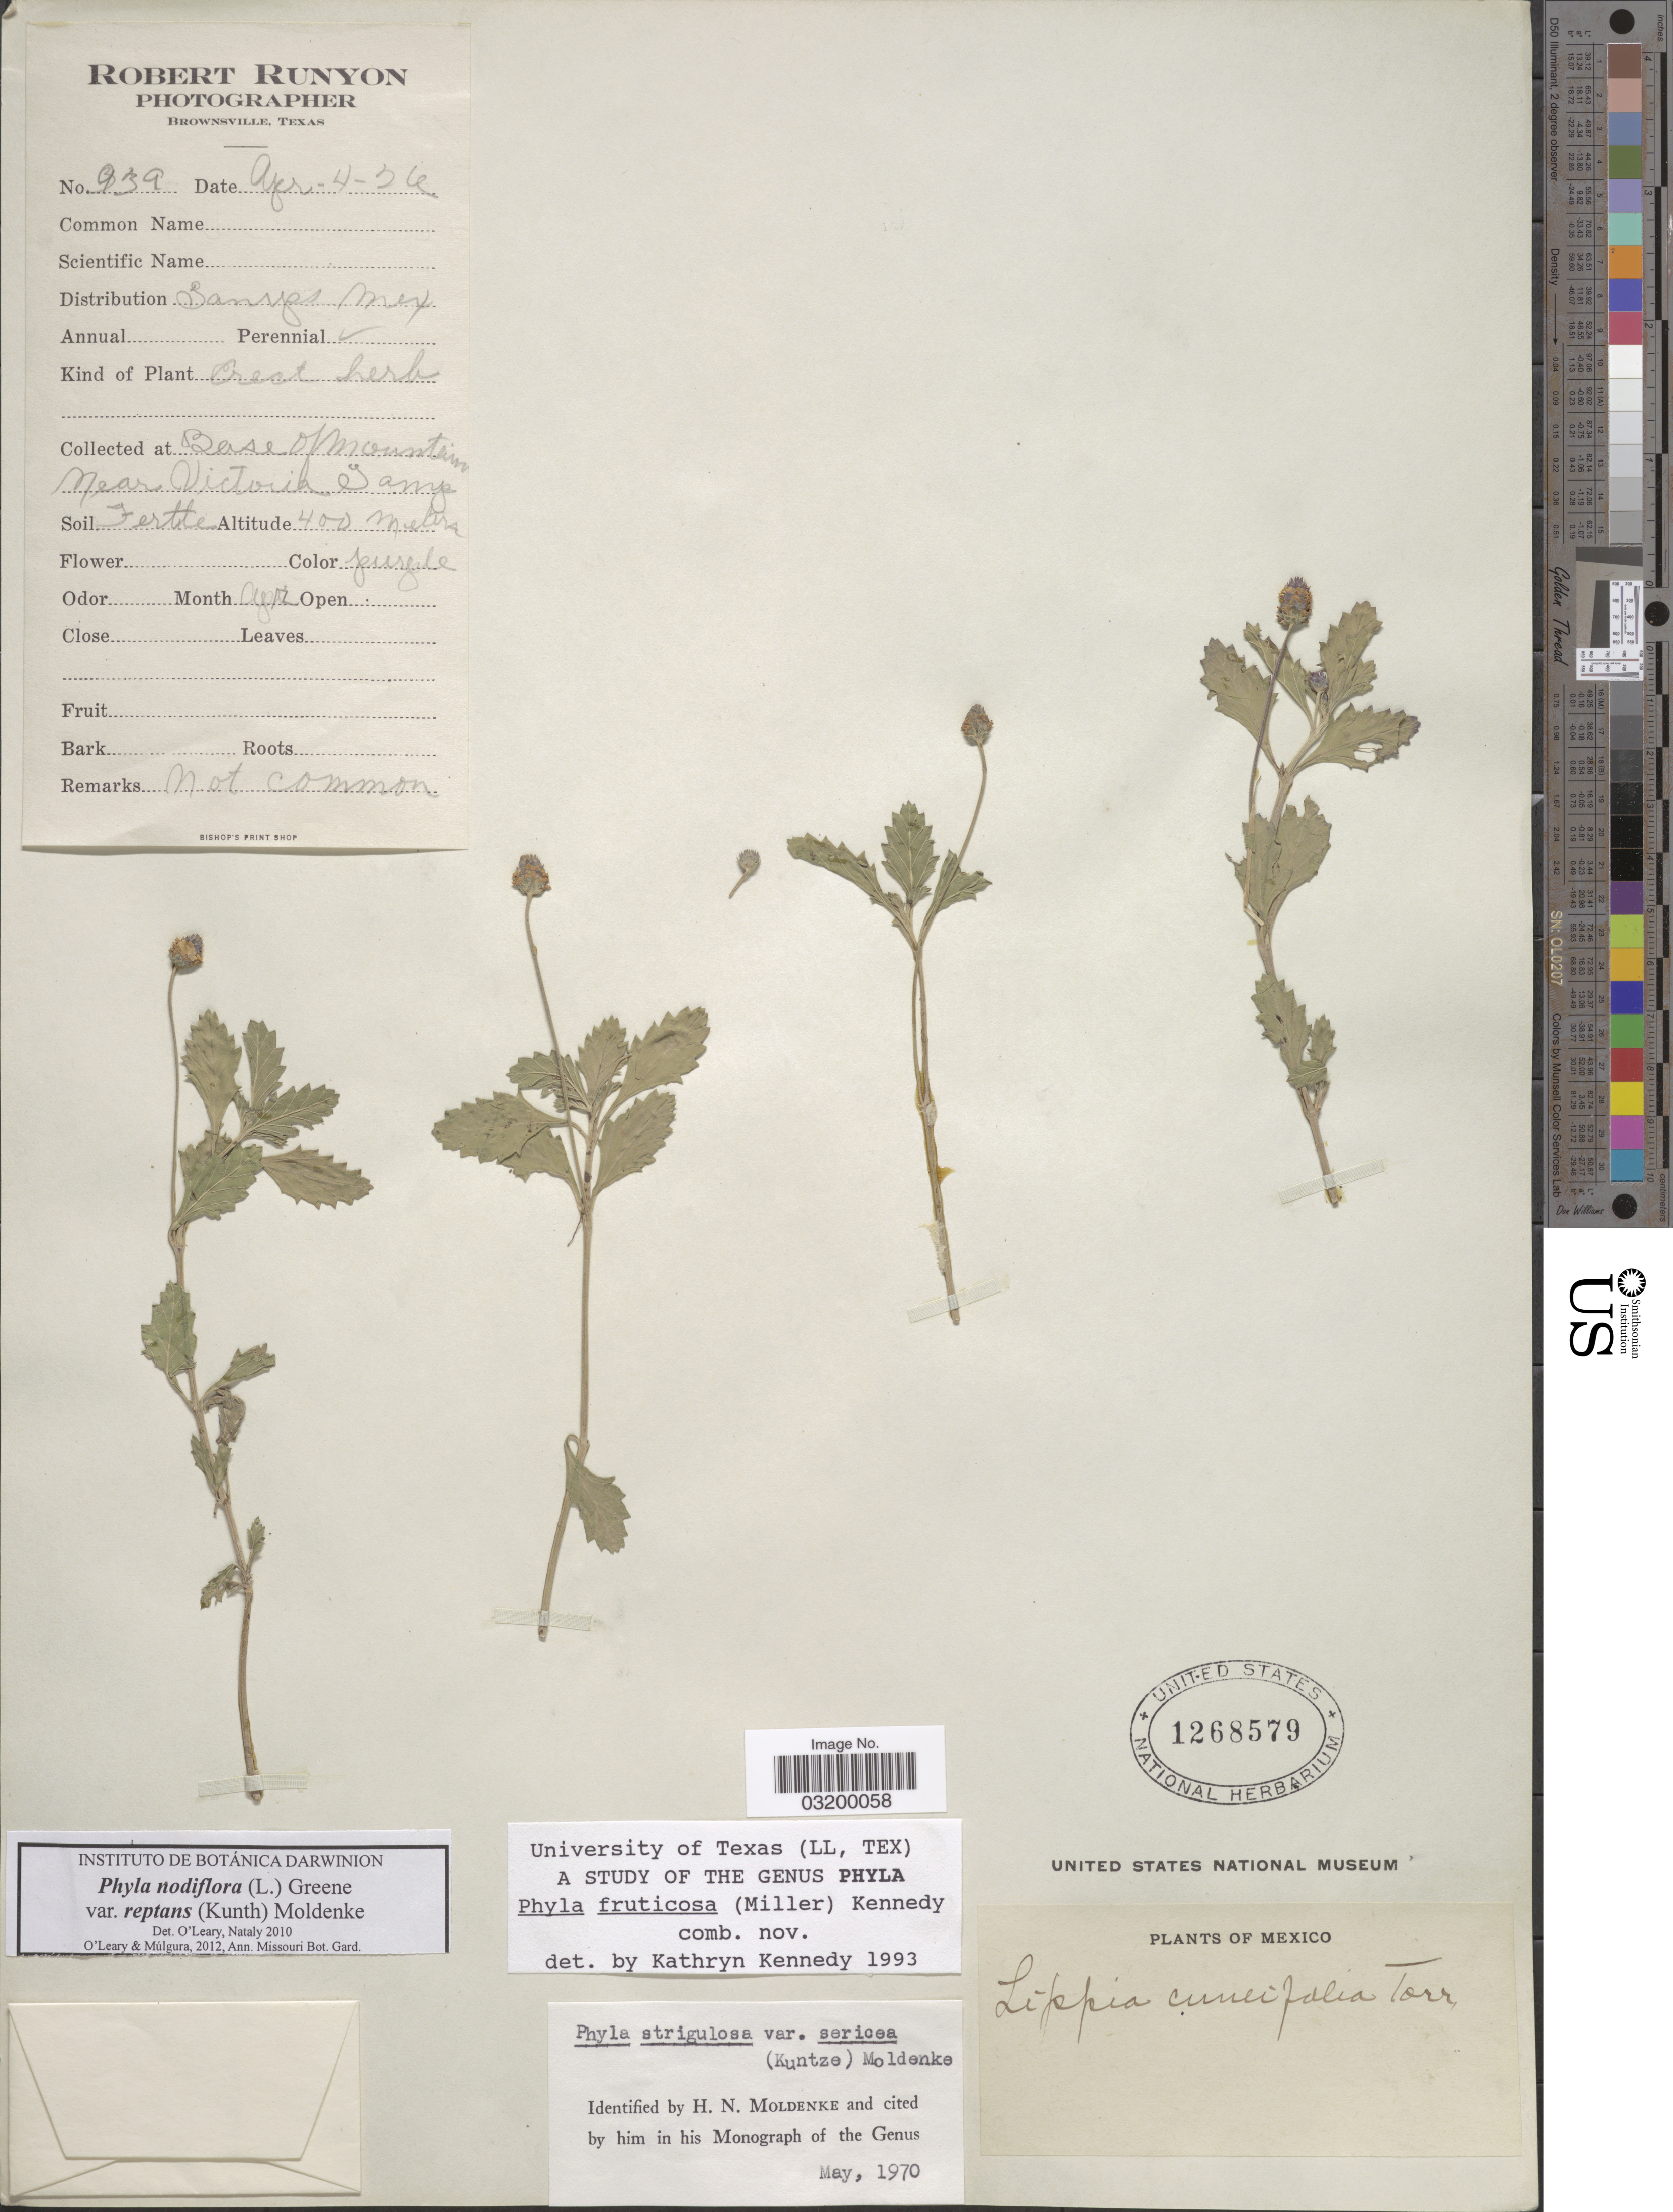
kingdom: Plantae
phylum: Tracheophyta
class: Magnoliopsida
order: Lamiales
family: Verbenaceae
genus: Phyla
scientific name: Phyla nodiflora var. reptans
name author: (Kunth) Moldenke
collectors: R. Runyon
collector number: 939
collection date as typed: Transcribed d/m/y: 4/4/34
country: Mexico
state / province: Tamaulipas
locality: Base of Mountain near Victoria.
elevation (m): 400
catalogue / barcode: US 1268579